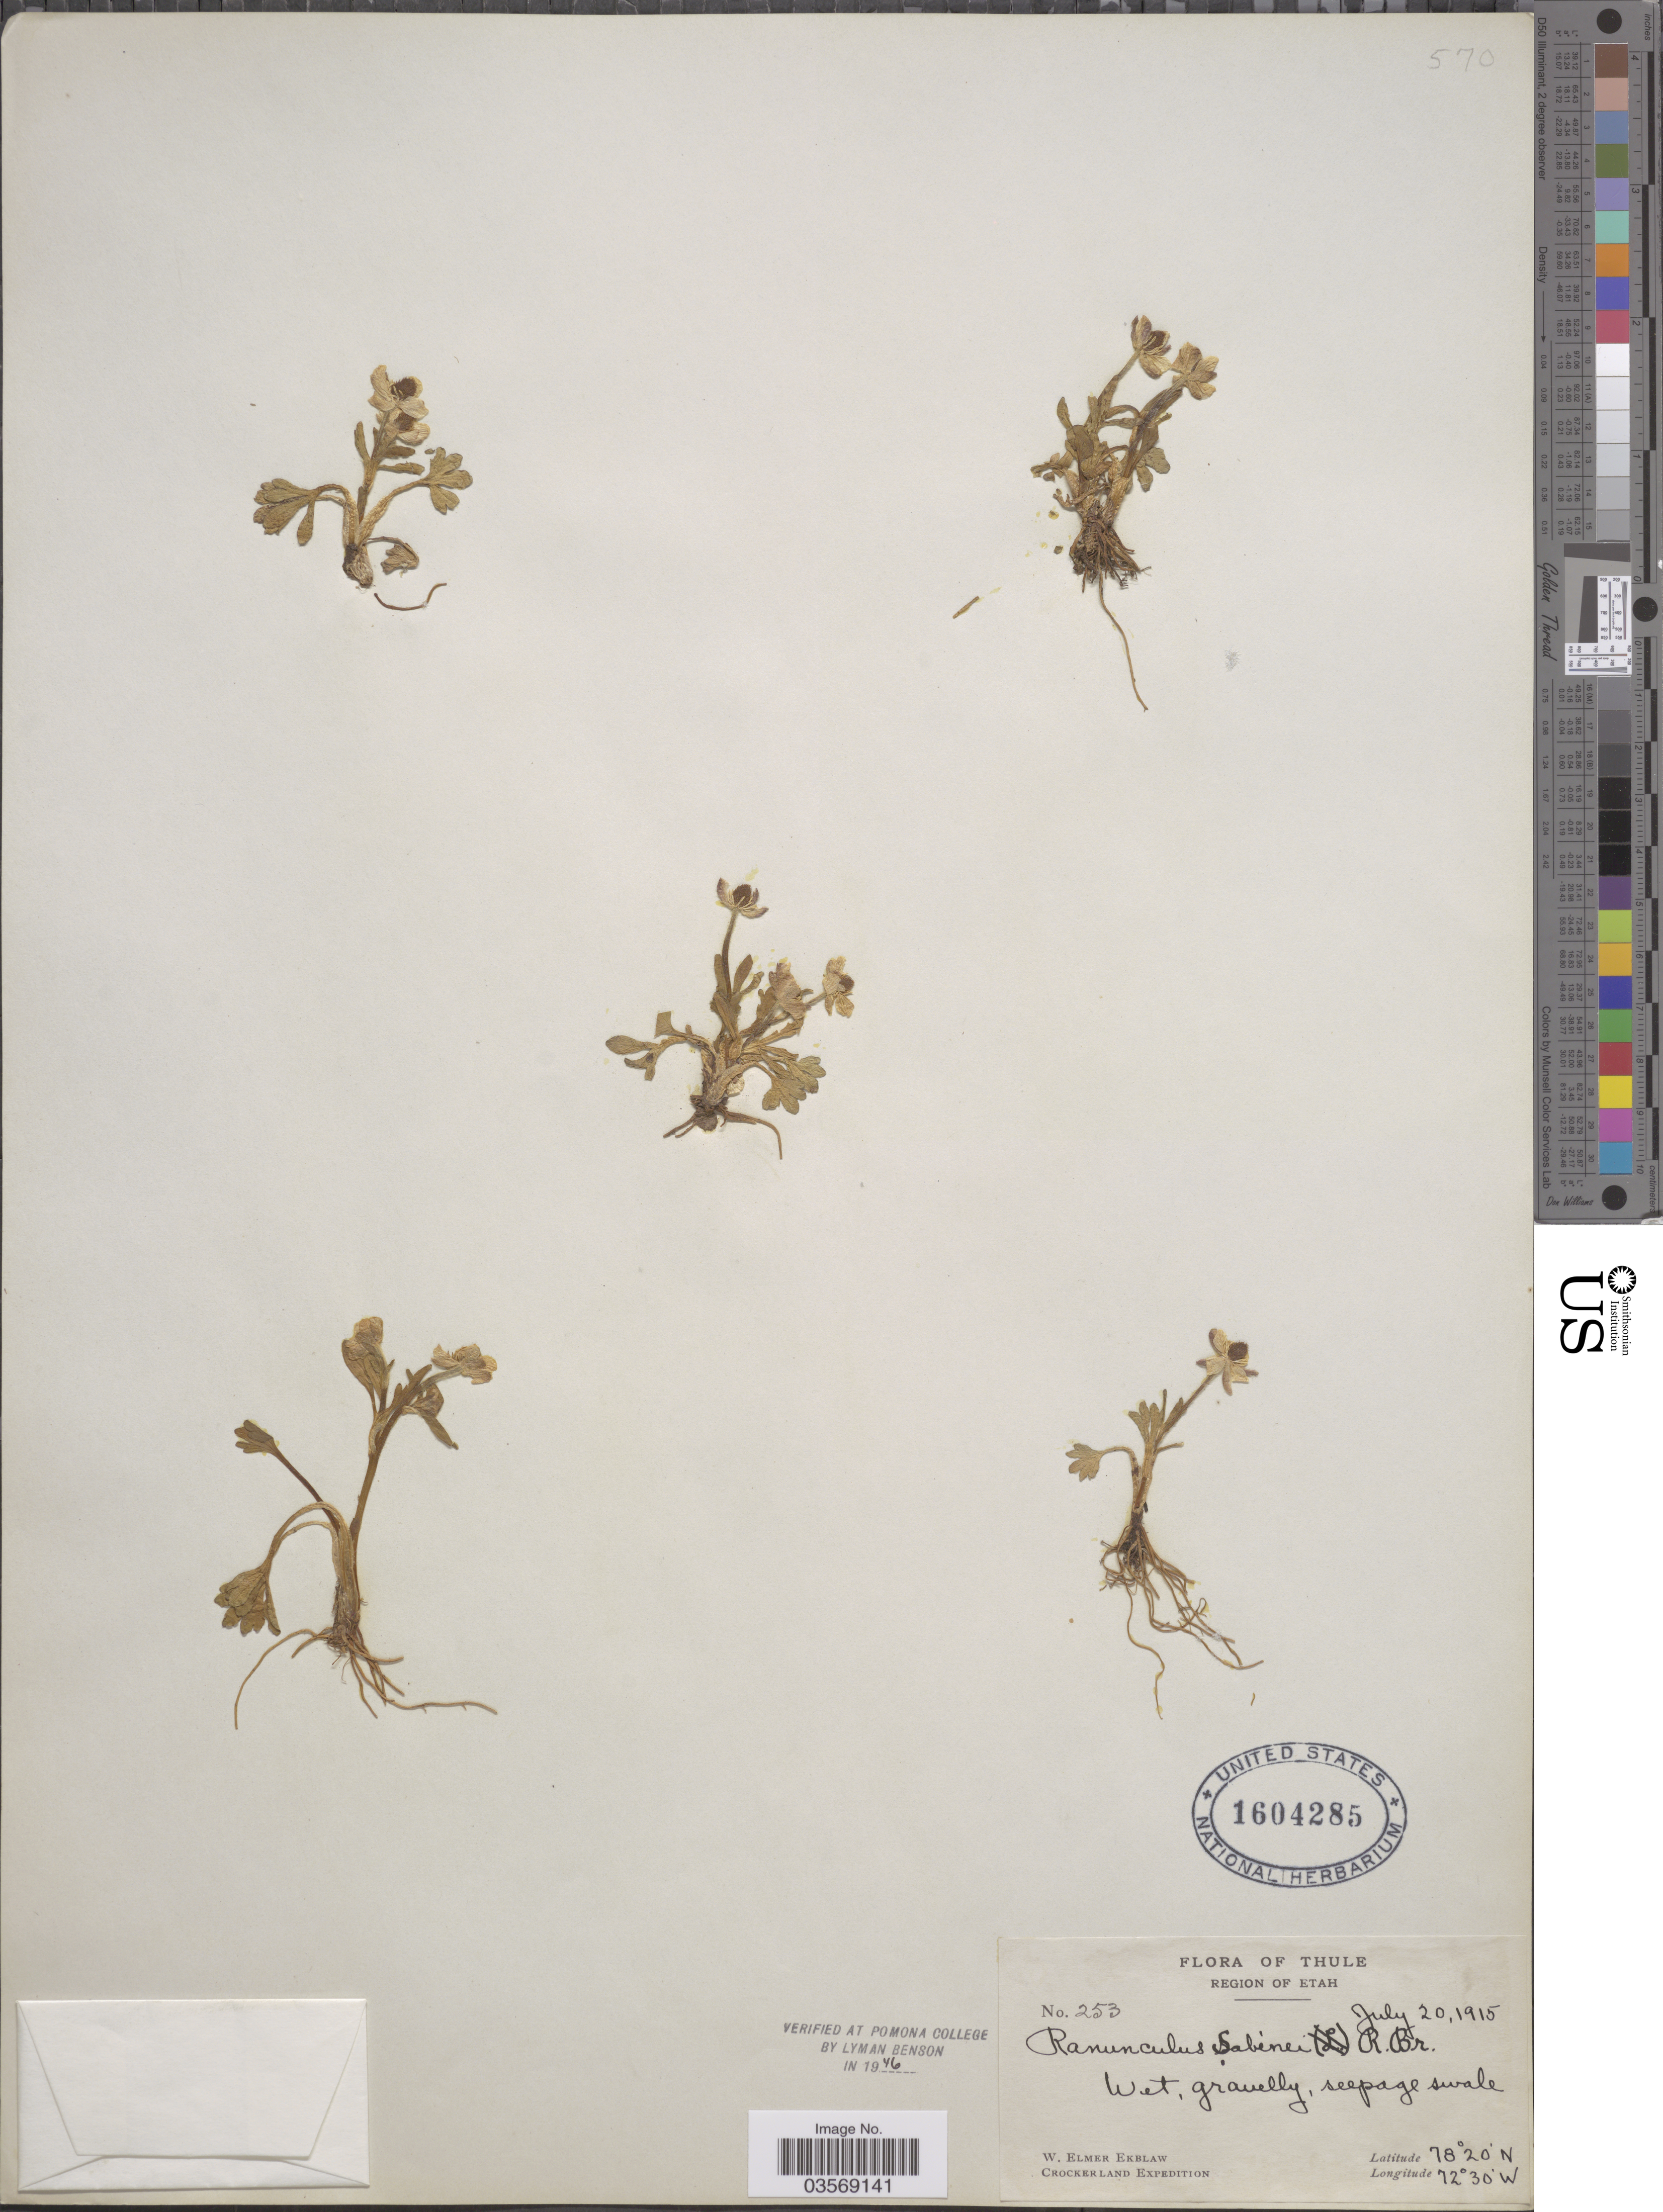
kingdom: Plantae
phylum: Tracheophyta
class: Magnoliopsida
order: Ranunculales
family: Ranunculaceae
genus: Ranunculus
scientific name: Ranunculus sabinei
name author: R. Br.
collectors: W. Ekblaw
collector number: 253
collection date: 1915-07-20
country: Greenland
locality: Thule. Region of Etah. Crockerland.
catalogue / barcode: US 1604285